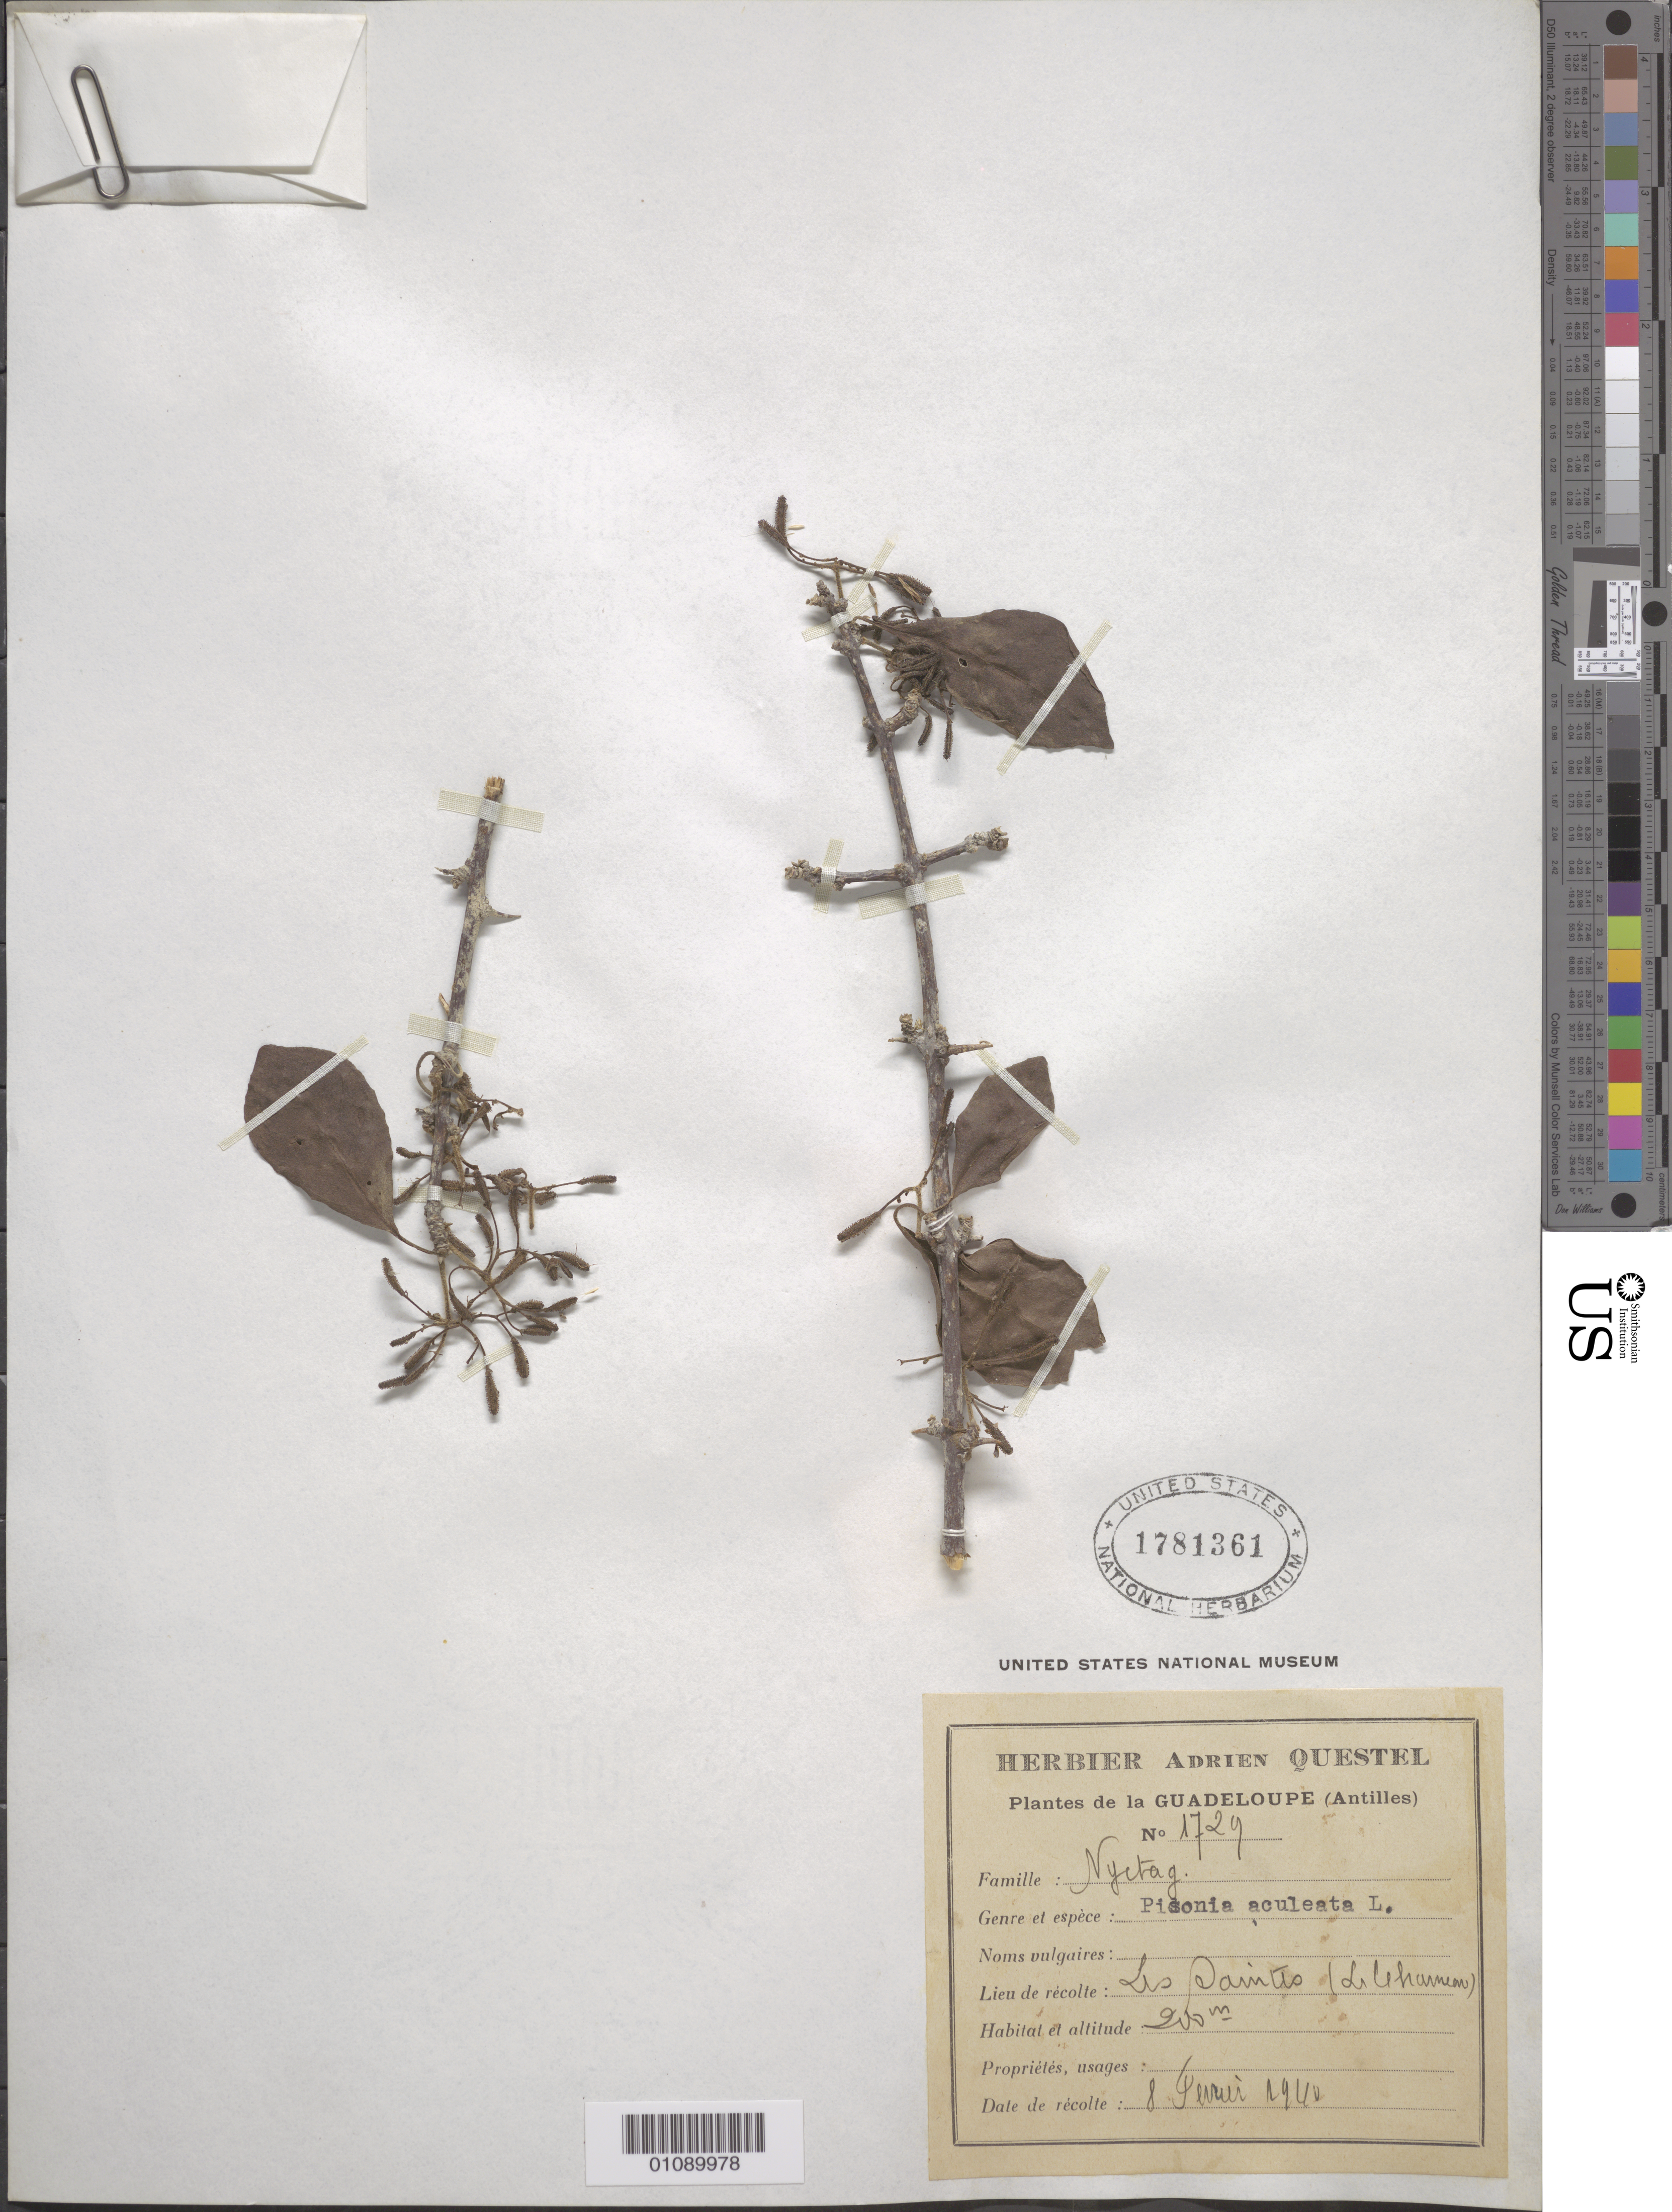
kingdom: Plantae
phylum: Tracheophyta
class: Magnoliopsida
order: Caryophyllales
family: Nyctaginaceae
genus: Pisonia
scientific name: Pisonia aculeata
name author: L.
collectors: A. Questel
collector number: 1729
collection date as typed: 08 Feb 1940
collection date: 1940-02-08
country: Guadeloupe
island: Les Saintes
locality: Les Saintes ( de le hurmeau)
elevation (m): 200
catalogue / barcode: US 1781361